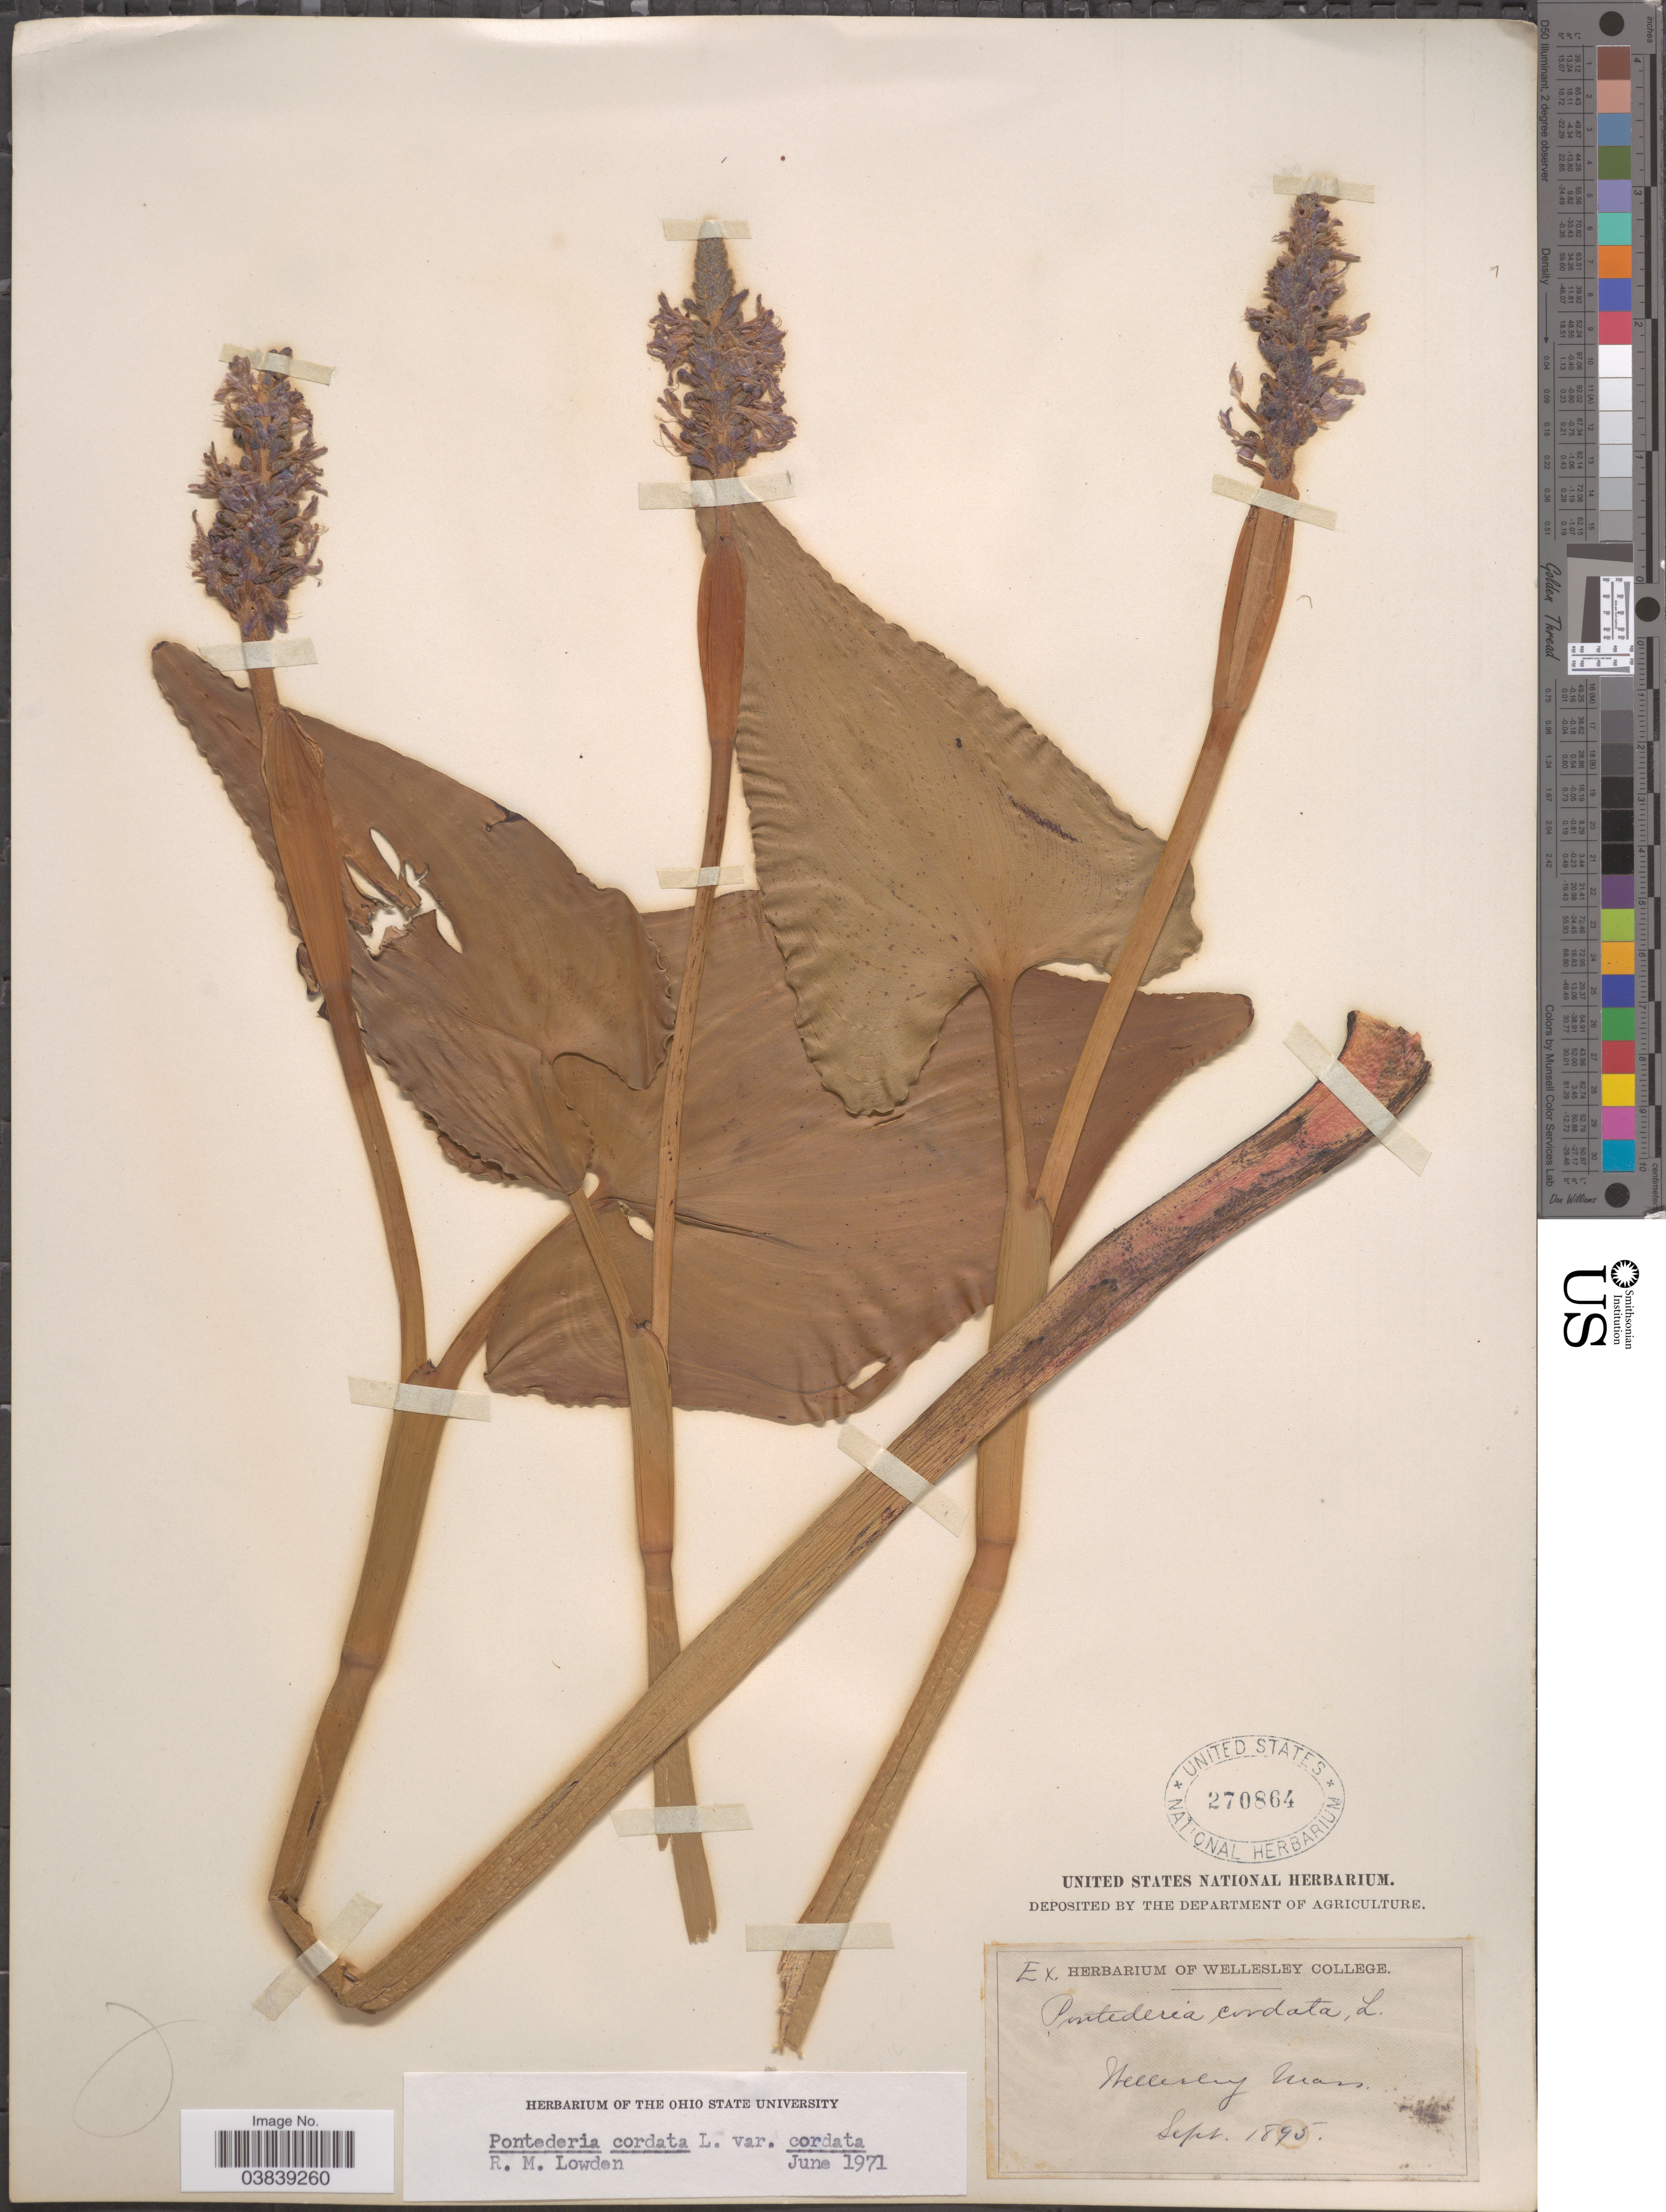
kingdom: Plantae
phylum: Tracheophyta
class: Liliopsida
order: Commelinales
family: Pontederiaceae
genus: Pontederia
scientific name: Pontederia cordata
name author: L.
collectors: ex herb. Wellesley College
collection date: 1895-09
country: United States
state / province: Massachusetts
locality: Wellesley.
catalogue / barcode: US 270864